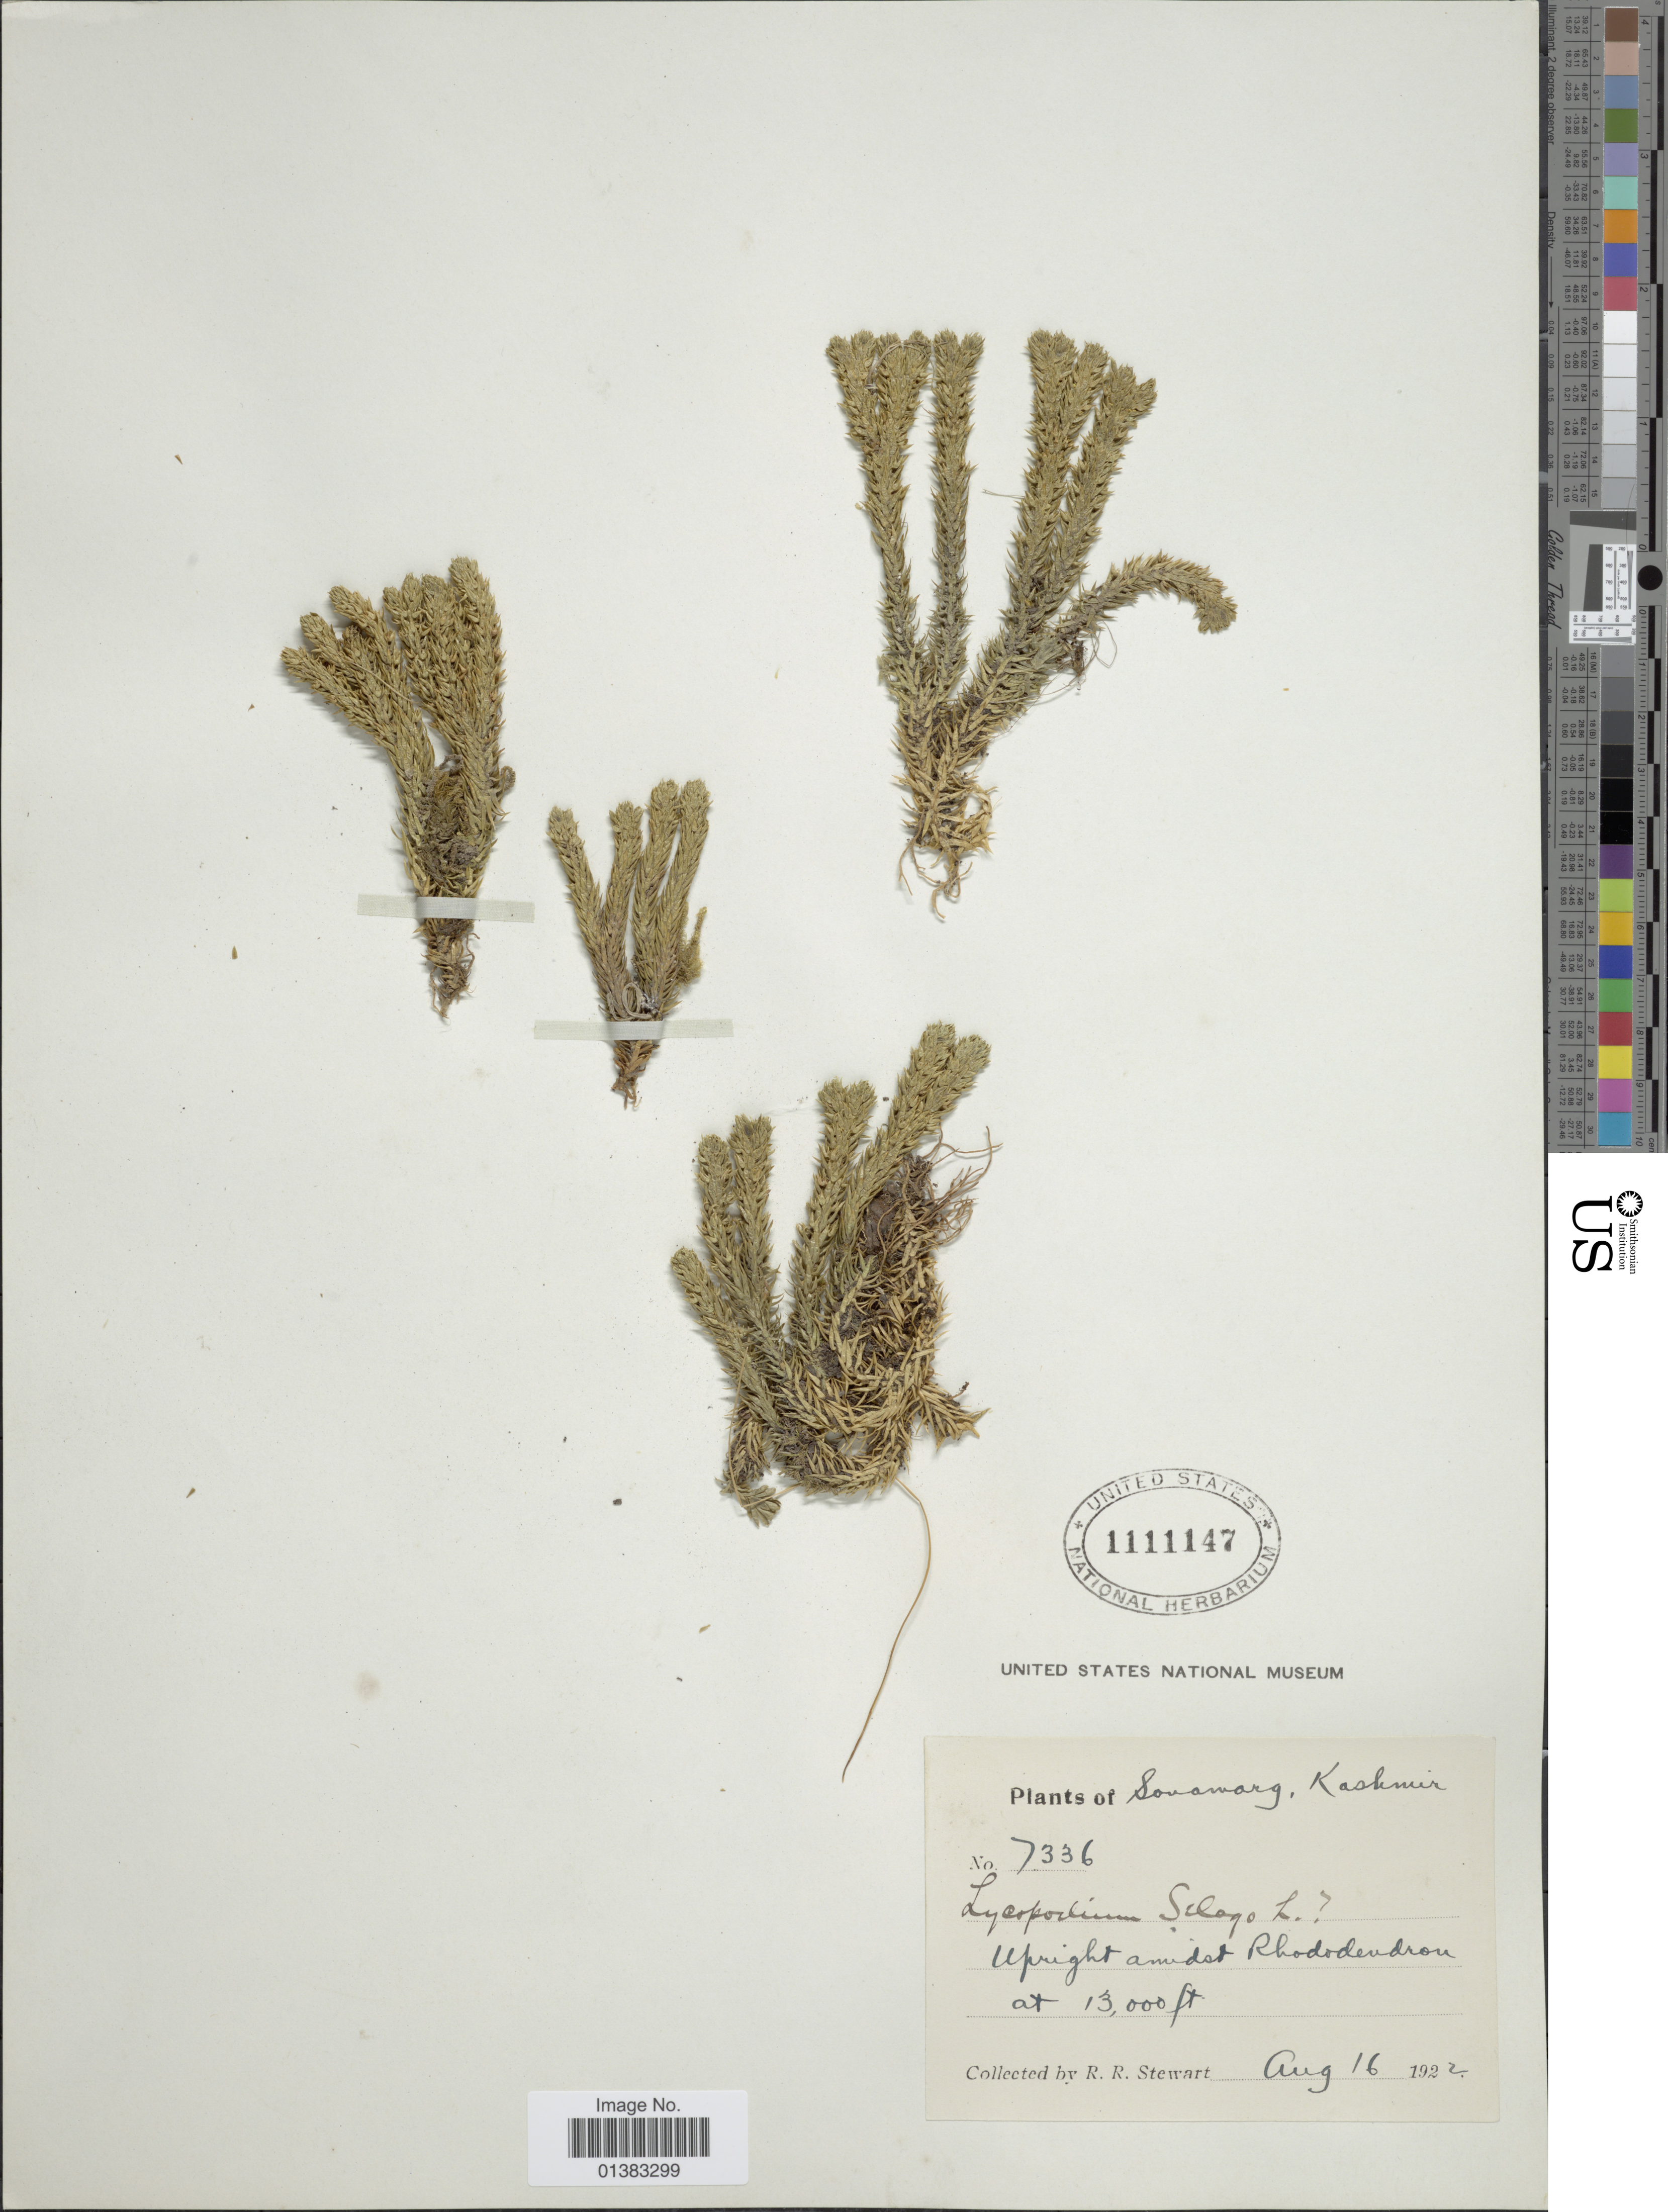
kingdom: Plantae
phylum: Tracheophyta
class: Lycopodiopsida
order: Lycopodiales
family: Lycopodiaceae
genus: Huperzia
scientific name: Huperzia selago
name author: (L.) Bernh. ex Schrank & Mart.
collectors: R. R. Stewart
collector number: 7336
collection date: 1922-08-16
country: India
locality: Sonomarg, Kashmir, Upright amidst Rhododendron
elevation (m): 3962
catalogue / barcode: US 1111147